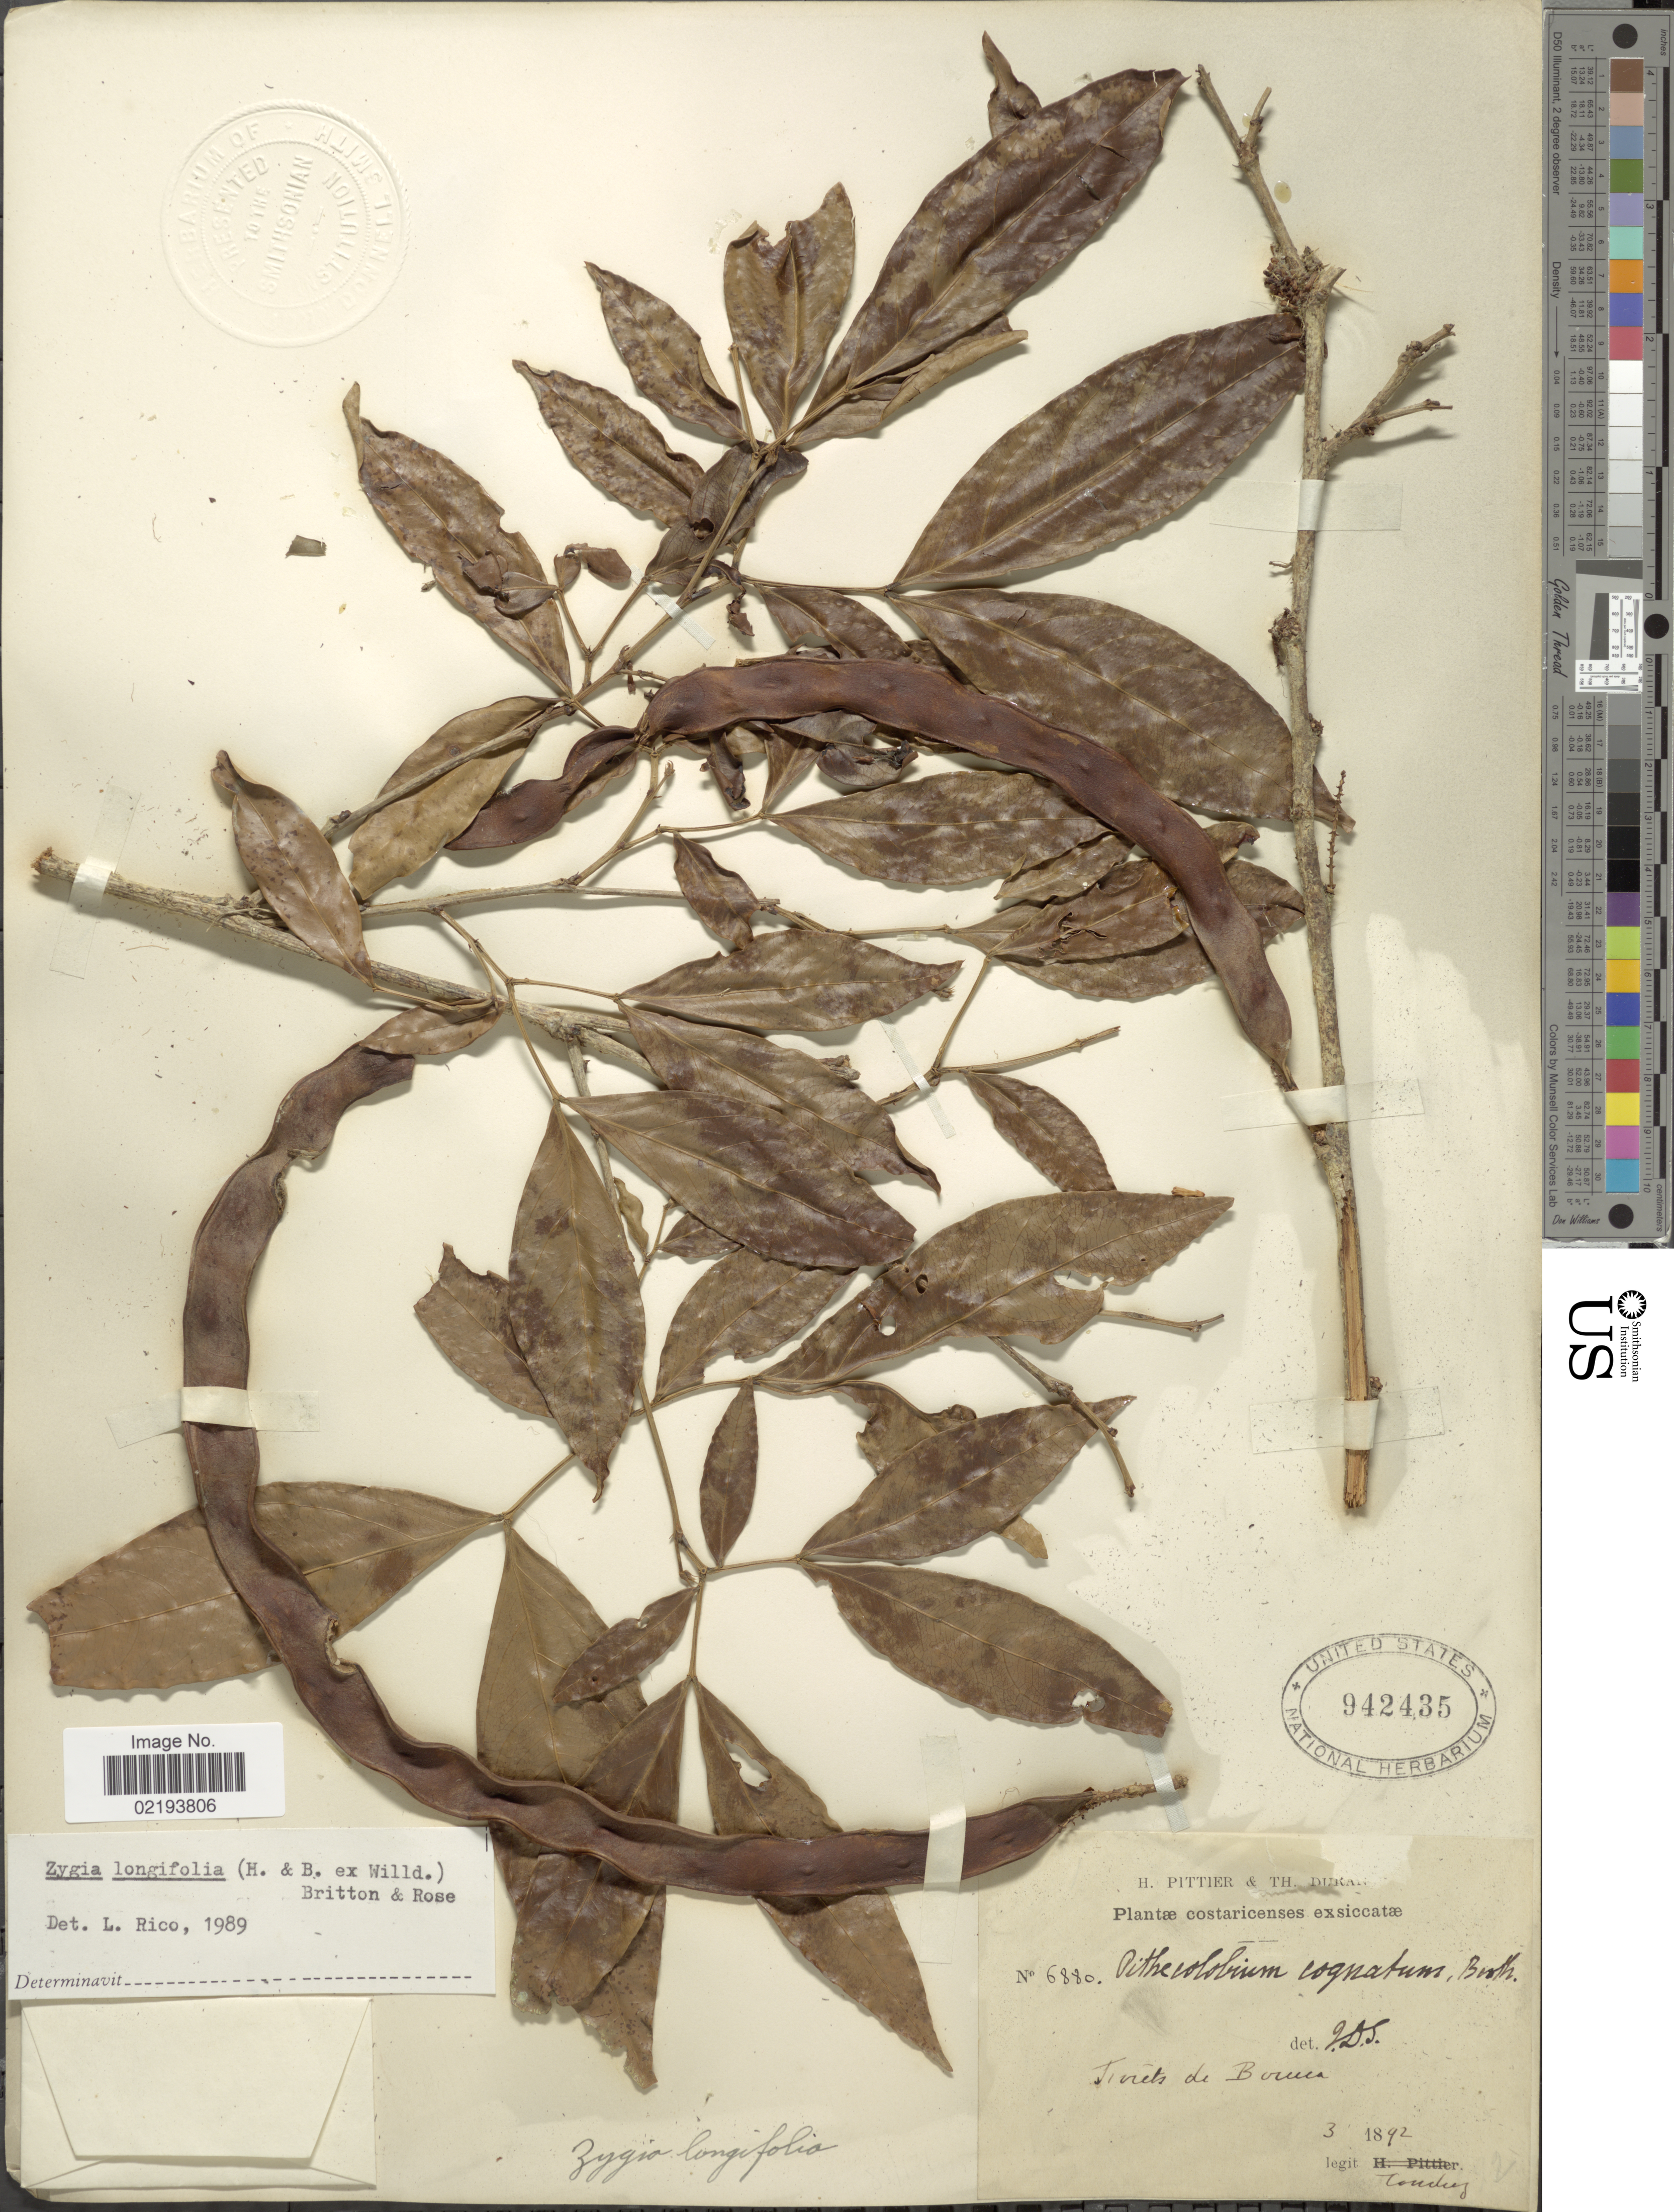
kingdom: Plantae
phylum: Tracheophyta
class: Magnoliopsida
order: Fabales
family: Fabaceae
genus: Zygia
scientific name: Zygia longifolia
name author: (Willd.) Britton & Rose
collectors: A. Tonduz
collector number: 6880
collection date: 1892-03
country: Costa Rica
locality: Forets de Boruca.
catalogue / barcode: US 942435